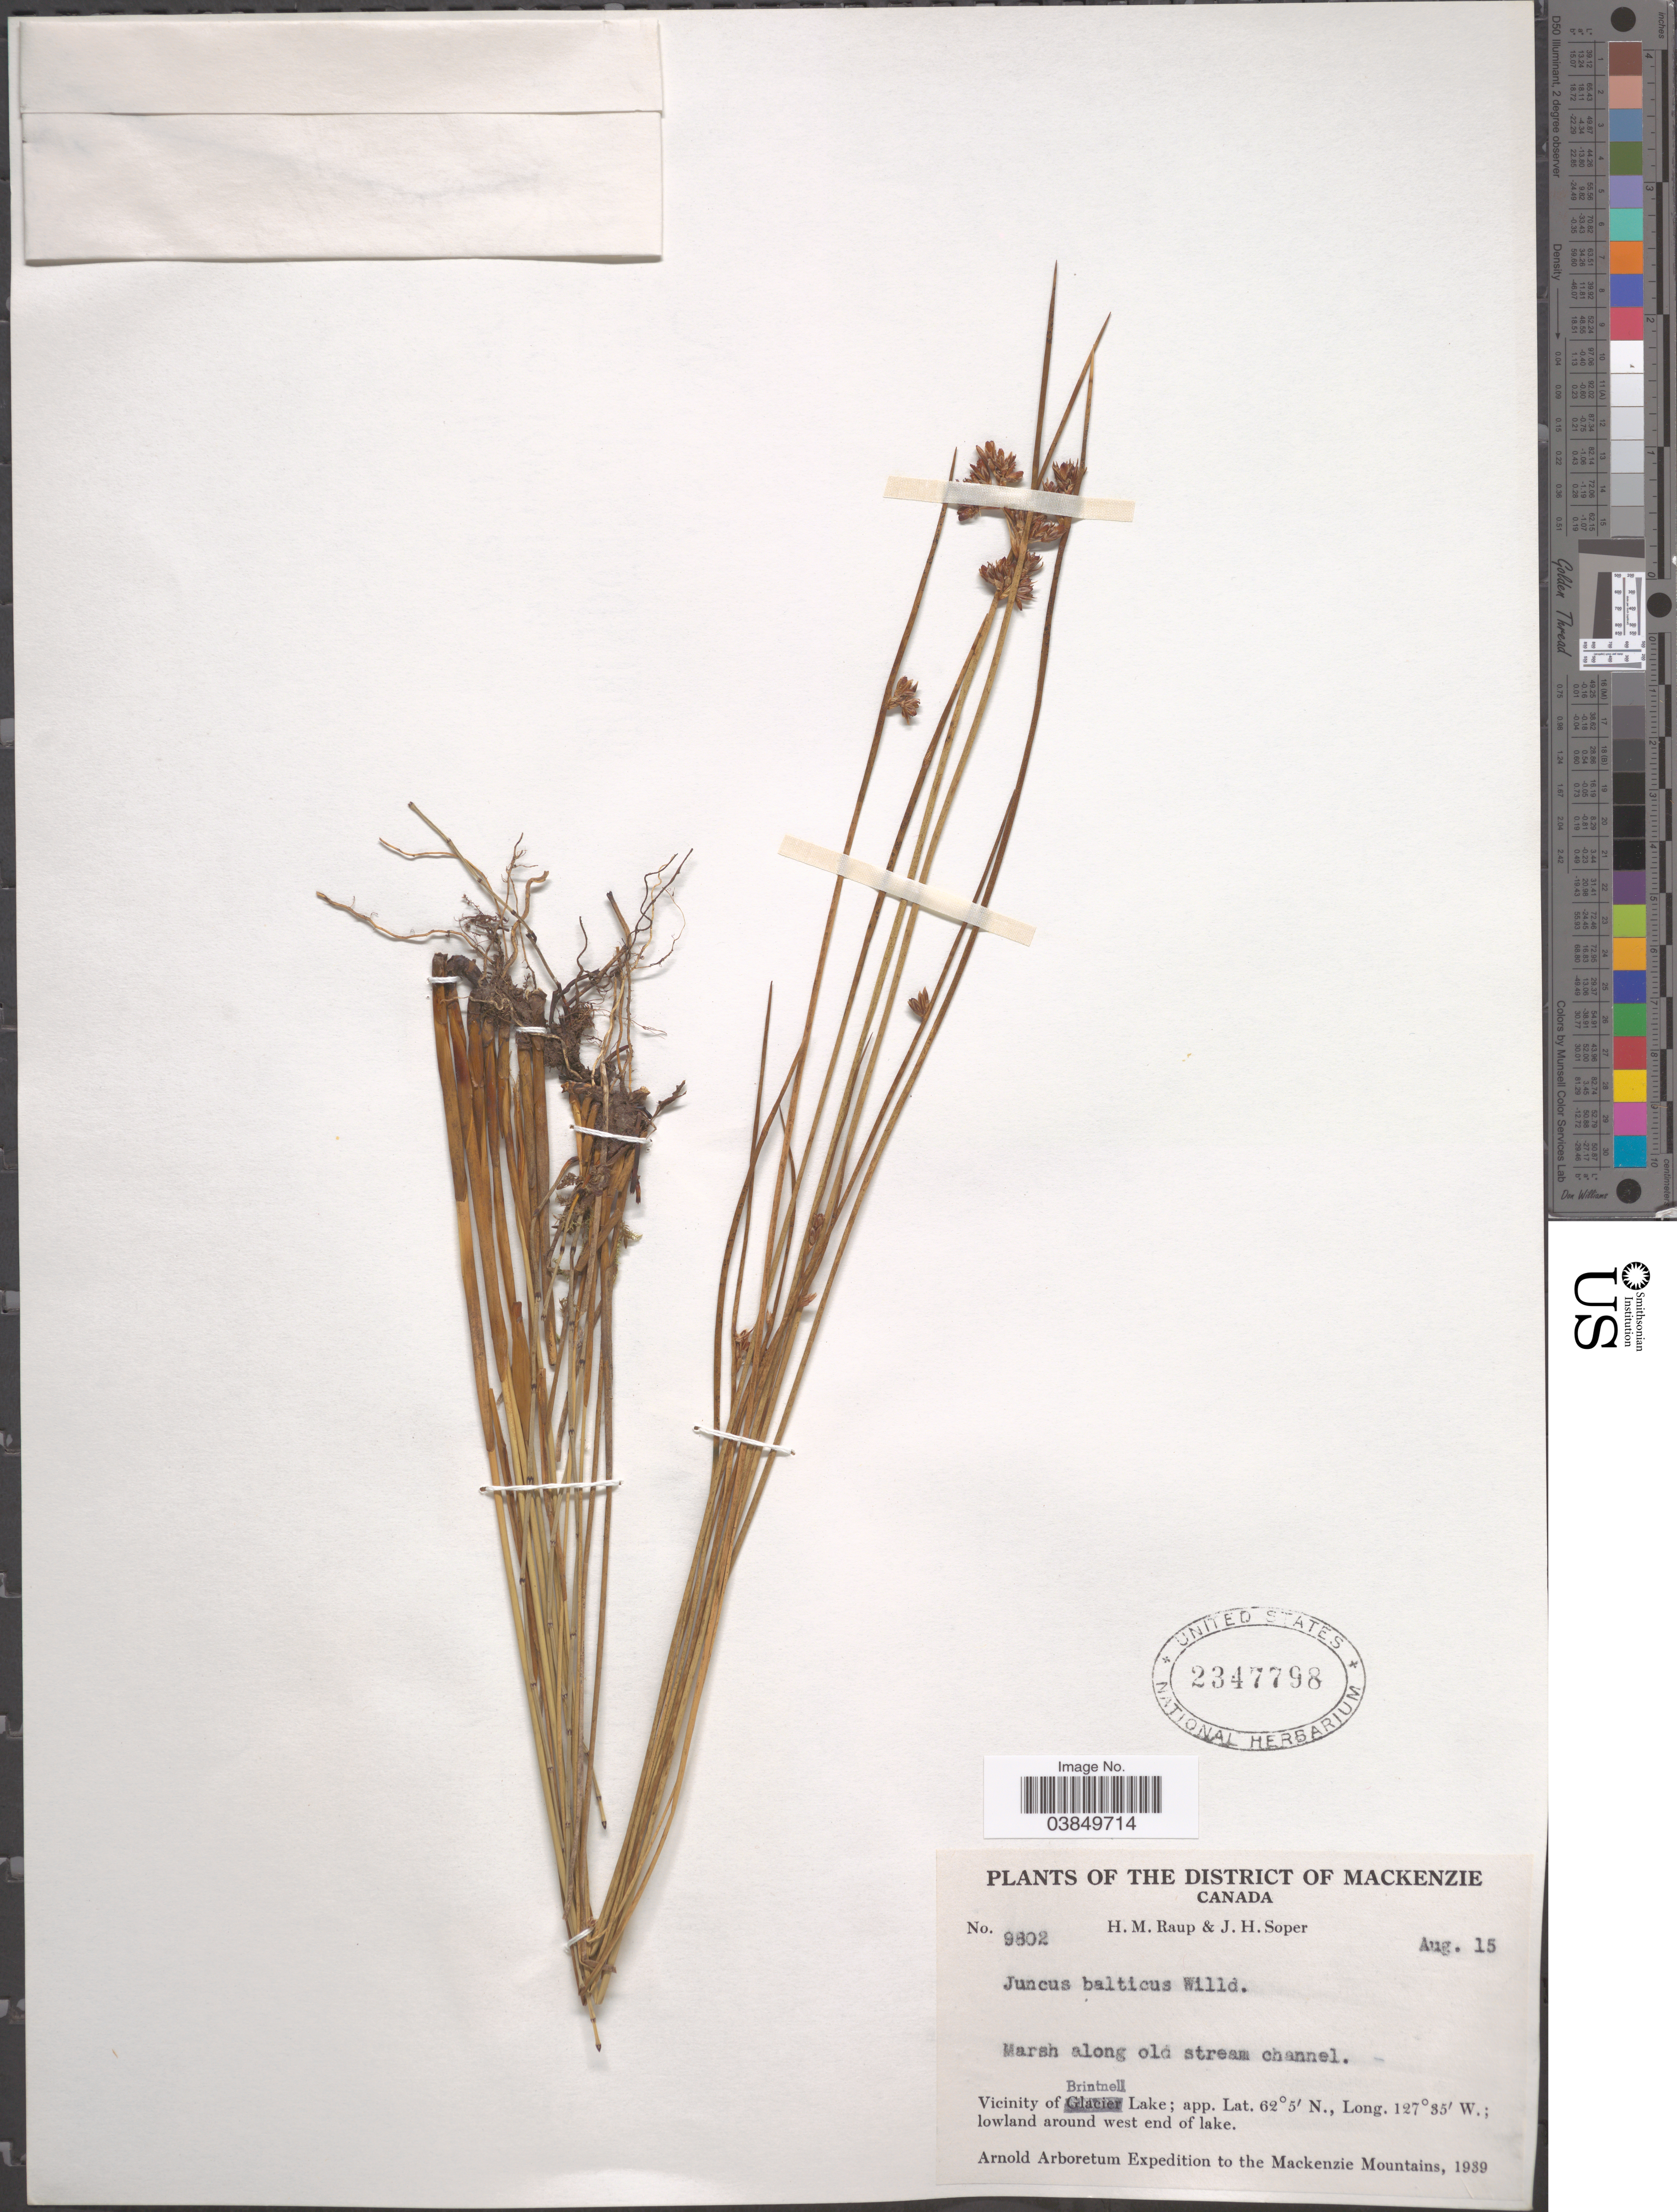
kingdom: Plantae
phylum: Tracheophyta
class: Liliopsida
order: Poales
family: Juncaceae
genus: Juncus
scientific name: Juncus balticus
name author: Willd.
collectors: H. Raup & J. H. Soper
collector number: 9802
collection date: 1939-08-15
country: Canada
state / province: Alberta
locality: District of Mackenzie. Vicinity of Brintnell Lake. Mackenzie Mountains.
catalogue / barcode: US 2347798